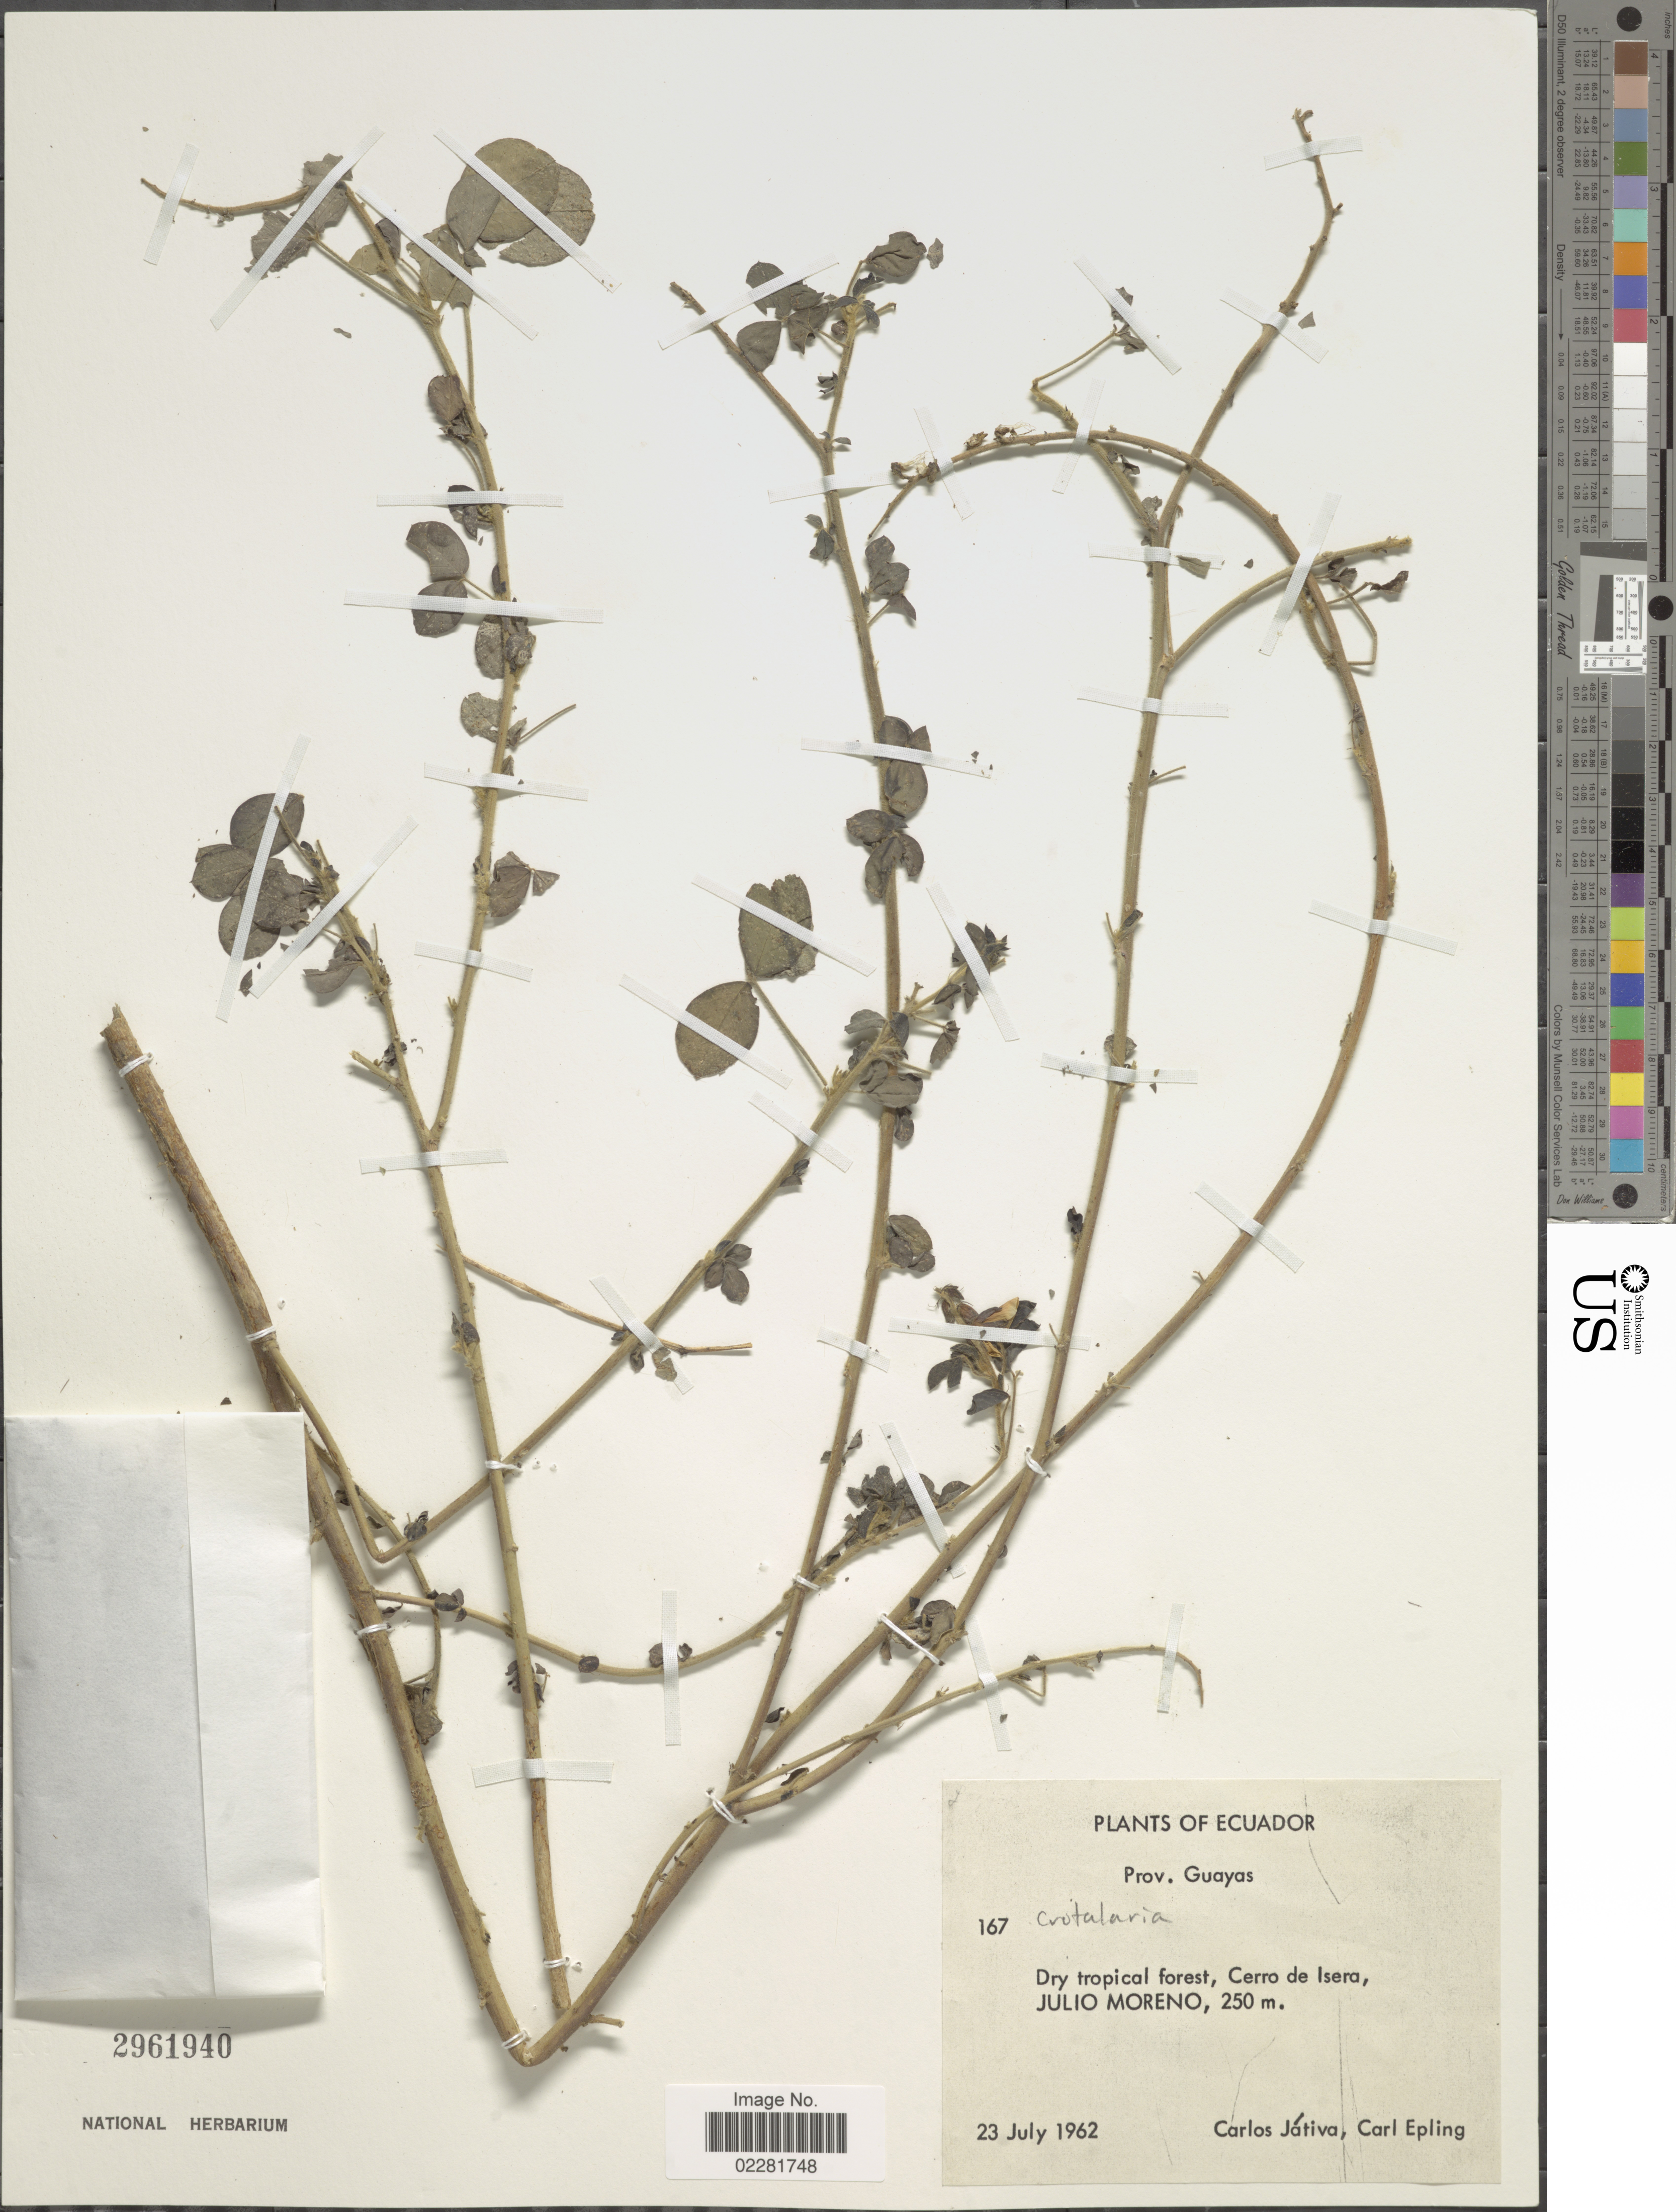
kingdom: Plantae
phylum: Tracheophyta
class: Magnoliopsida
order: Fabales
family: Fabaceae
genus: Crotalaria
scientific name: Crotalaria sp.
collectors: C. D. Játiva & C. C. Epling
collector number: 167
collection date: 1962-07-23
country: Ecuador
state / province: Guayas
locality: Cerro de Isera, Julio Moreno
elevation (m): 250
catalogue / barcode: US 2961940